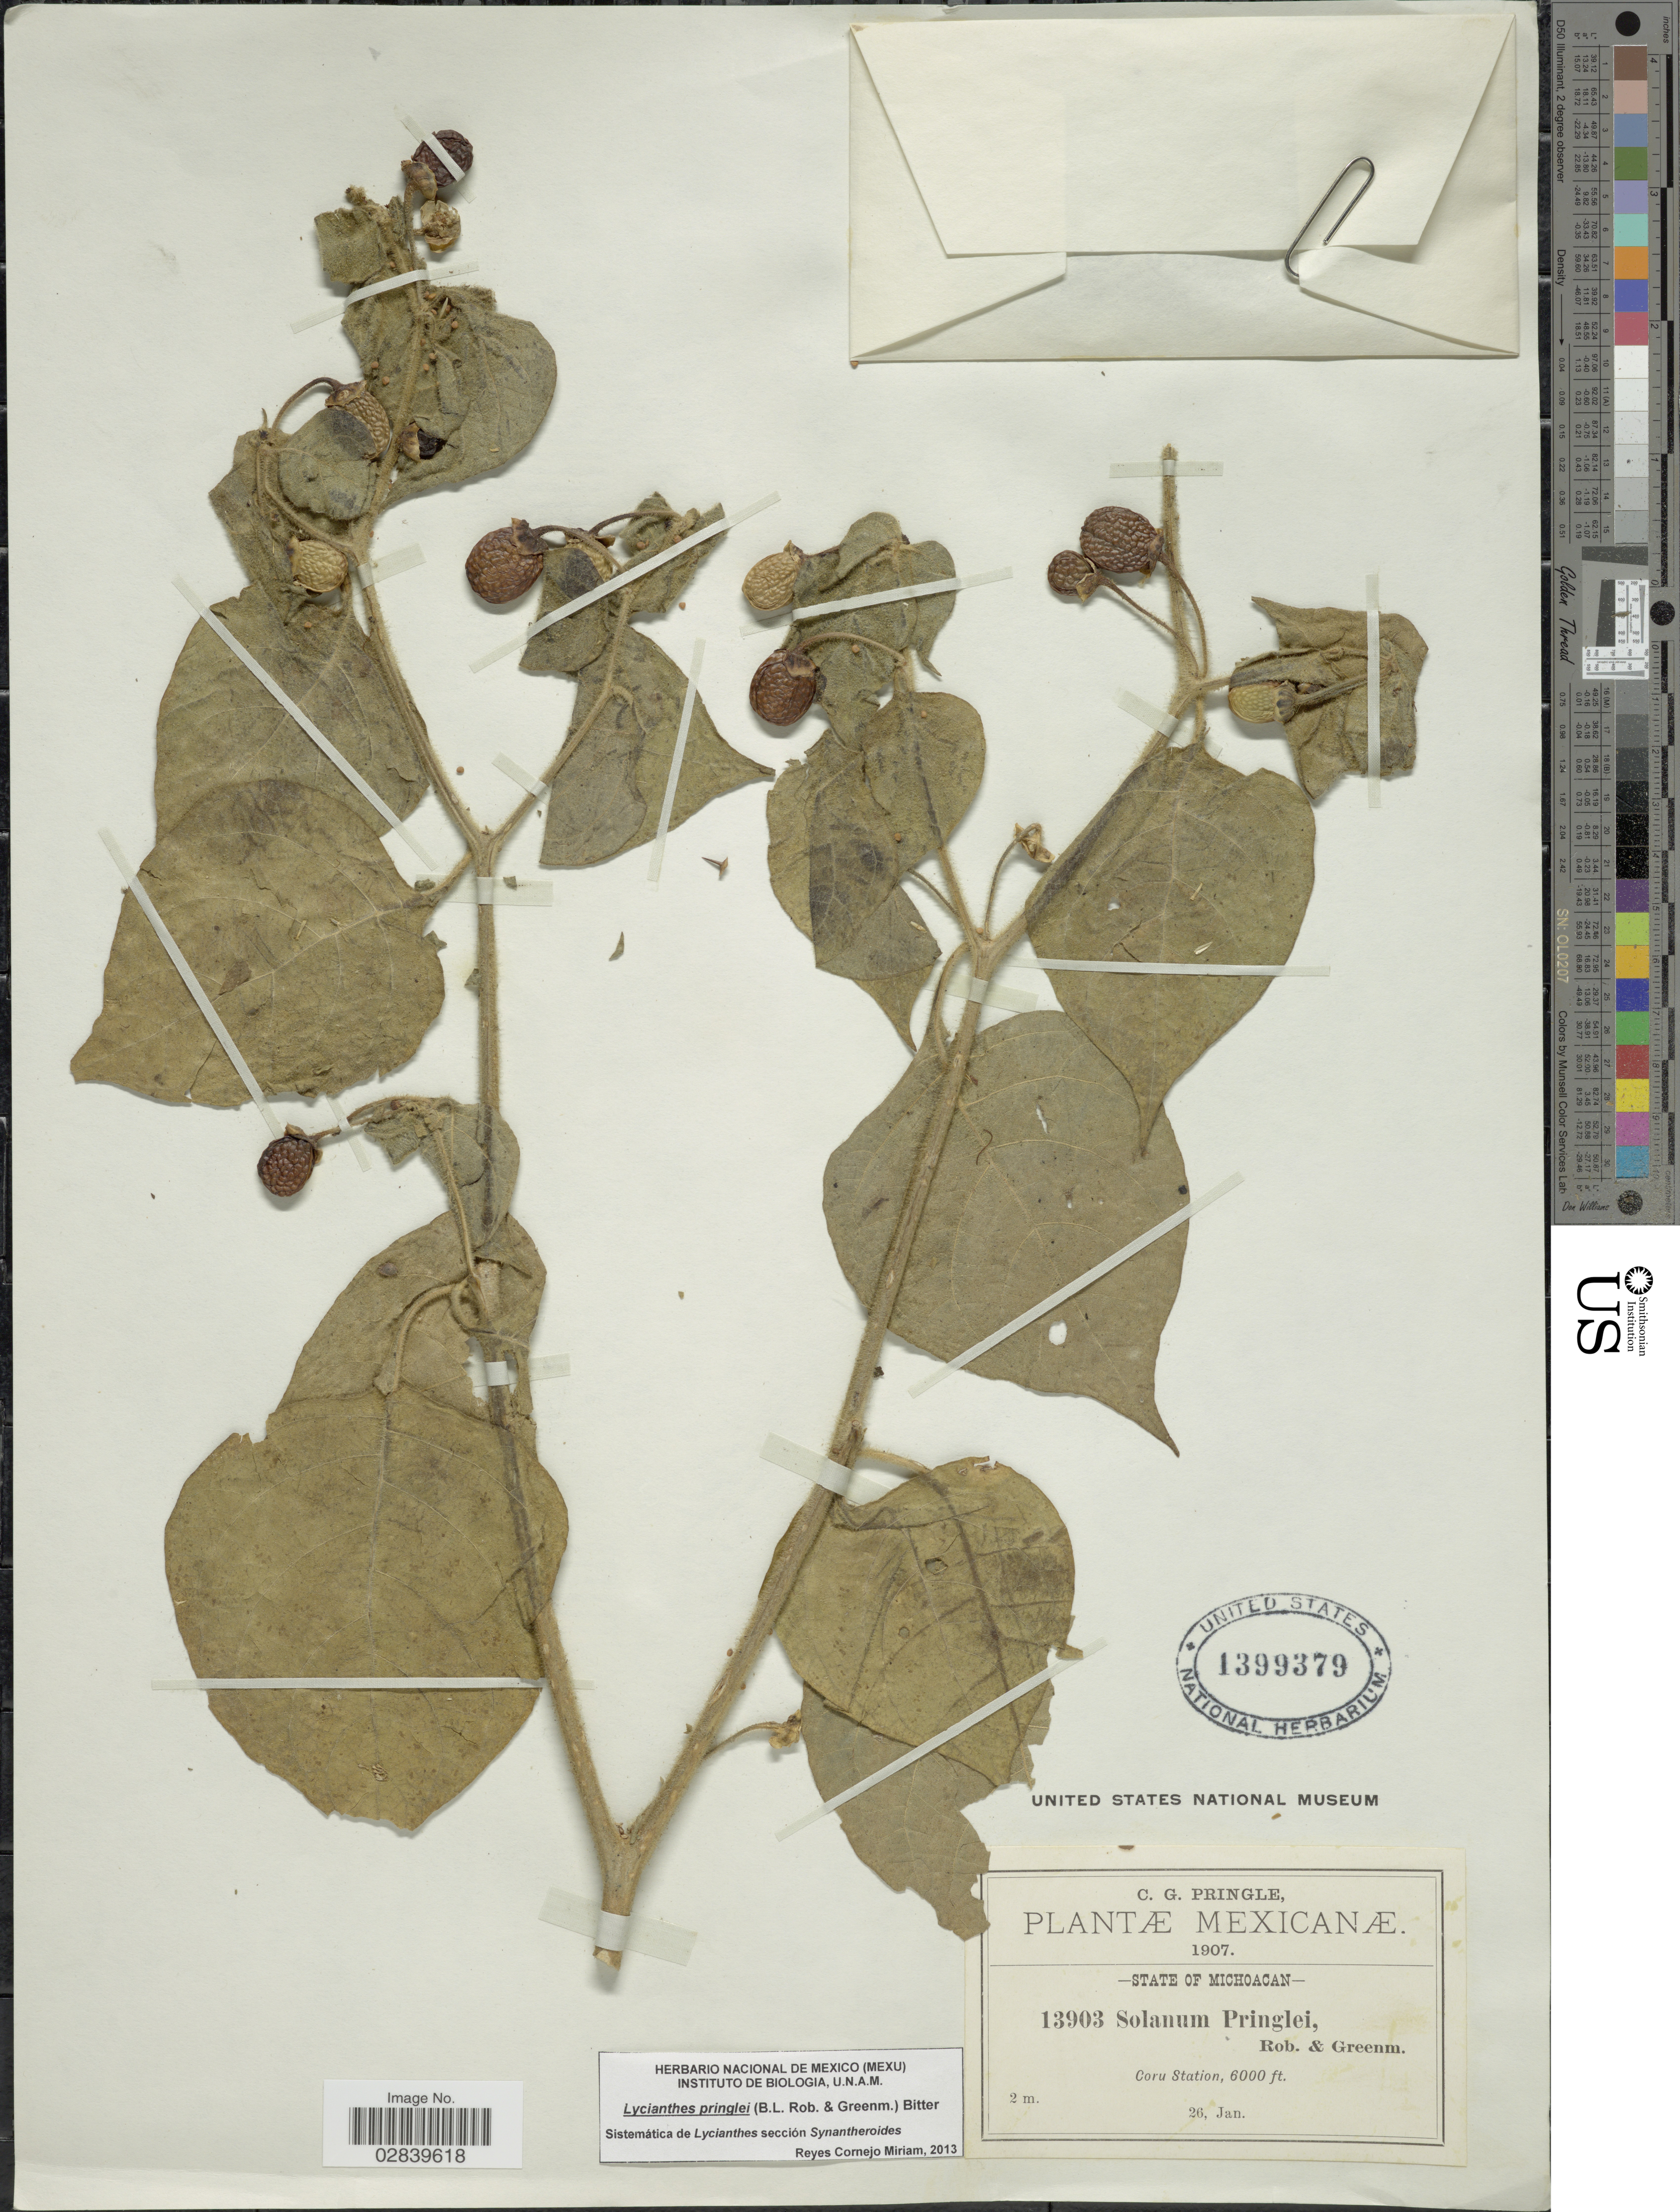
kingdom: Plantae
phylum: Tracheophyta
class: Magnoliopsida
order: Solanales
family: Solanaceae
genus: Lycianthes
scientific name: Lycianthes pringlei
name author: (B.L. Rob. & Greenm.) Bitter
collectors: C. G. Pringle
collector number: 13903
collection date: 1907-01-26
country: Mexico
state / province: Michoacán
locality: Coru Station.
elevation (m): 1829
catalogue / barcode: US 1399379